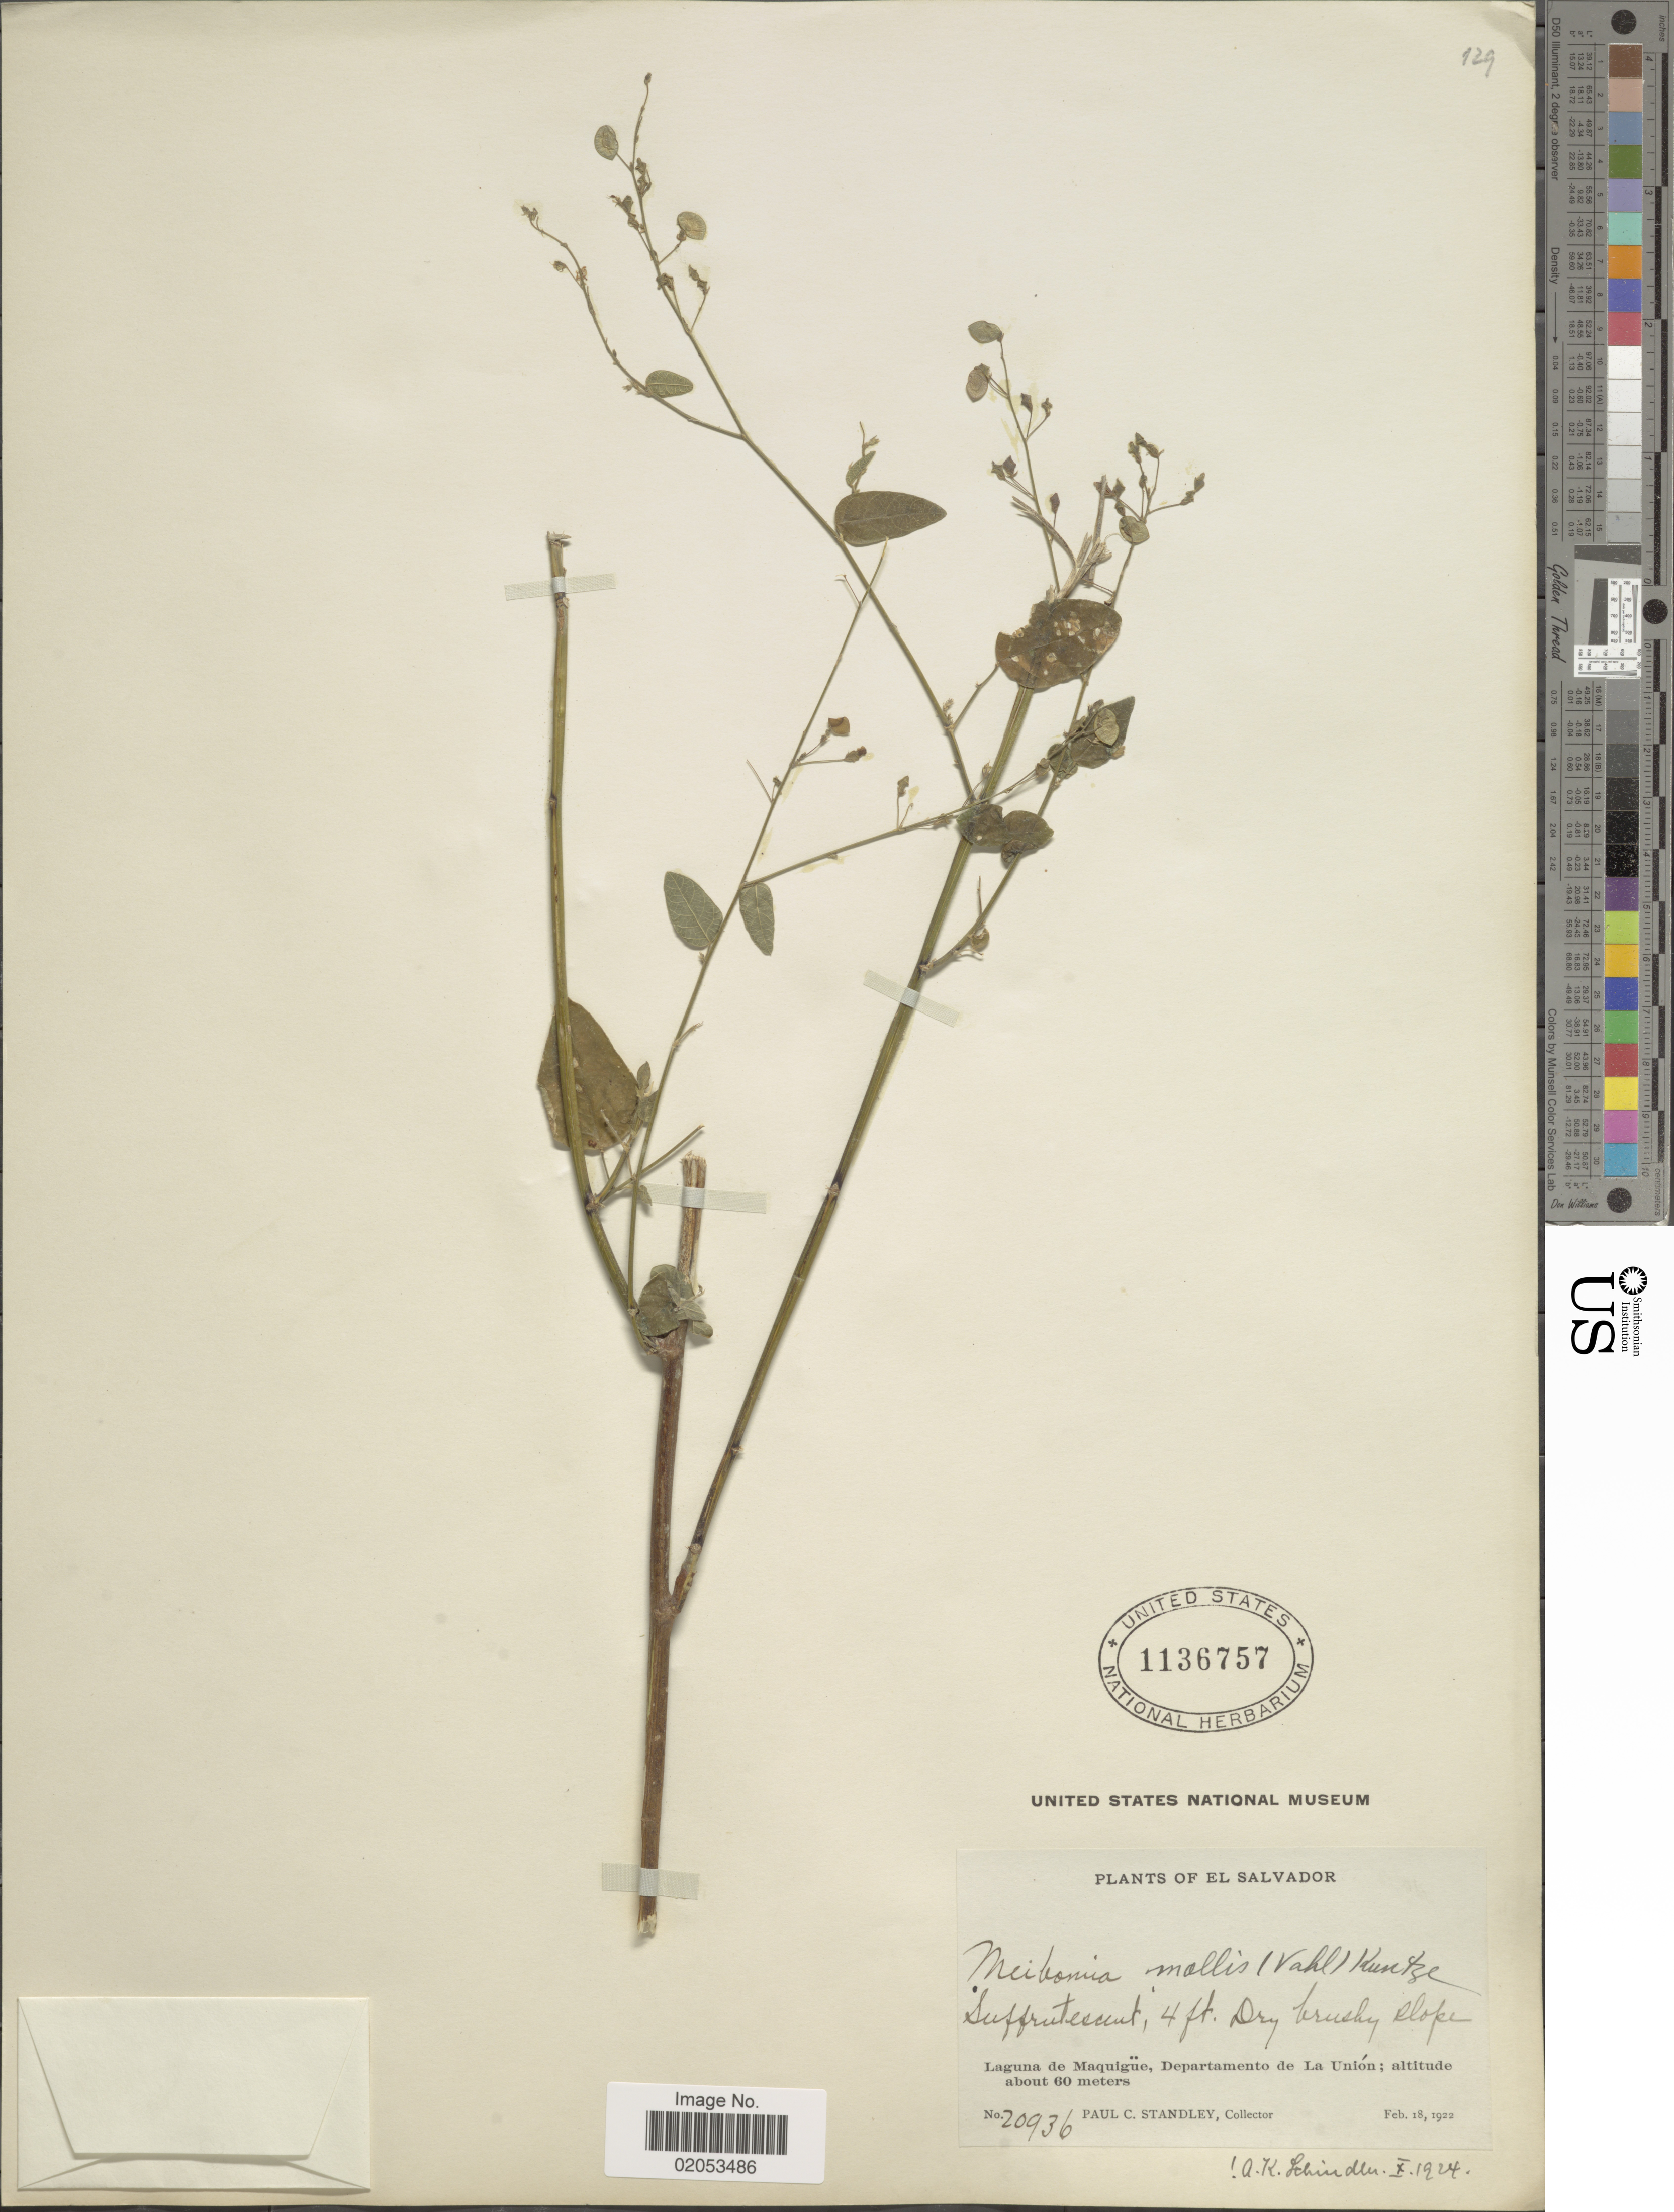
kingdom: Plantae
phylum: Tracheophyta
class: Magnoliopsida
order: Fabales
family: Fabaceae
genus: Desmodium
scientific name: Desmodium glabrum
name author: (Mill.) DC.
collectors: P. C. Standley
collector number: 20936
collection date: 1922-02-18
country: El Salvador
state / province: La Union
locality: Dry brushy slope, Laguna de Mquigüe, Departamento de La Unión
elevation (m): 60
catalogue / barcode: US 1136757